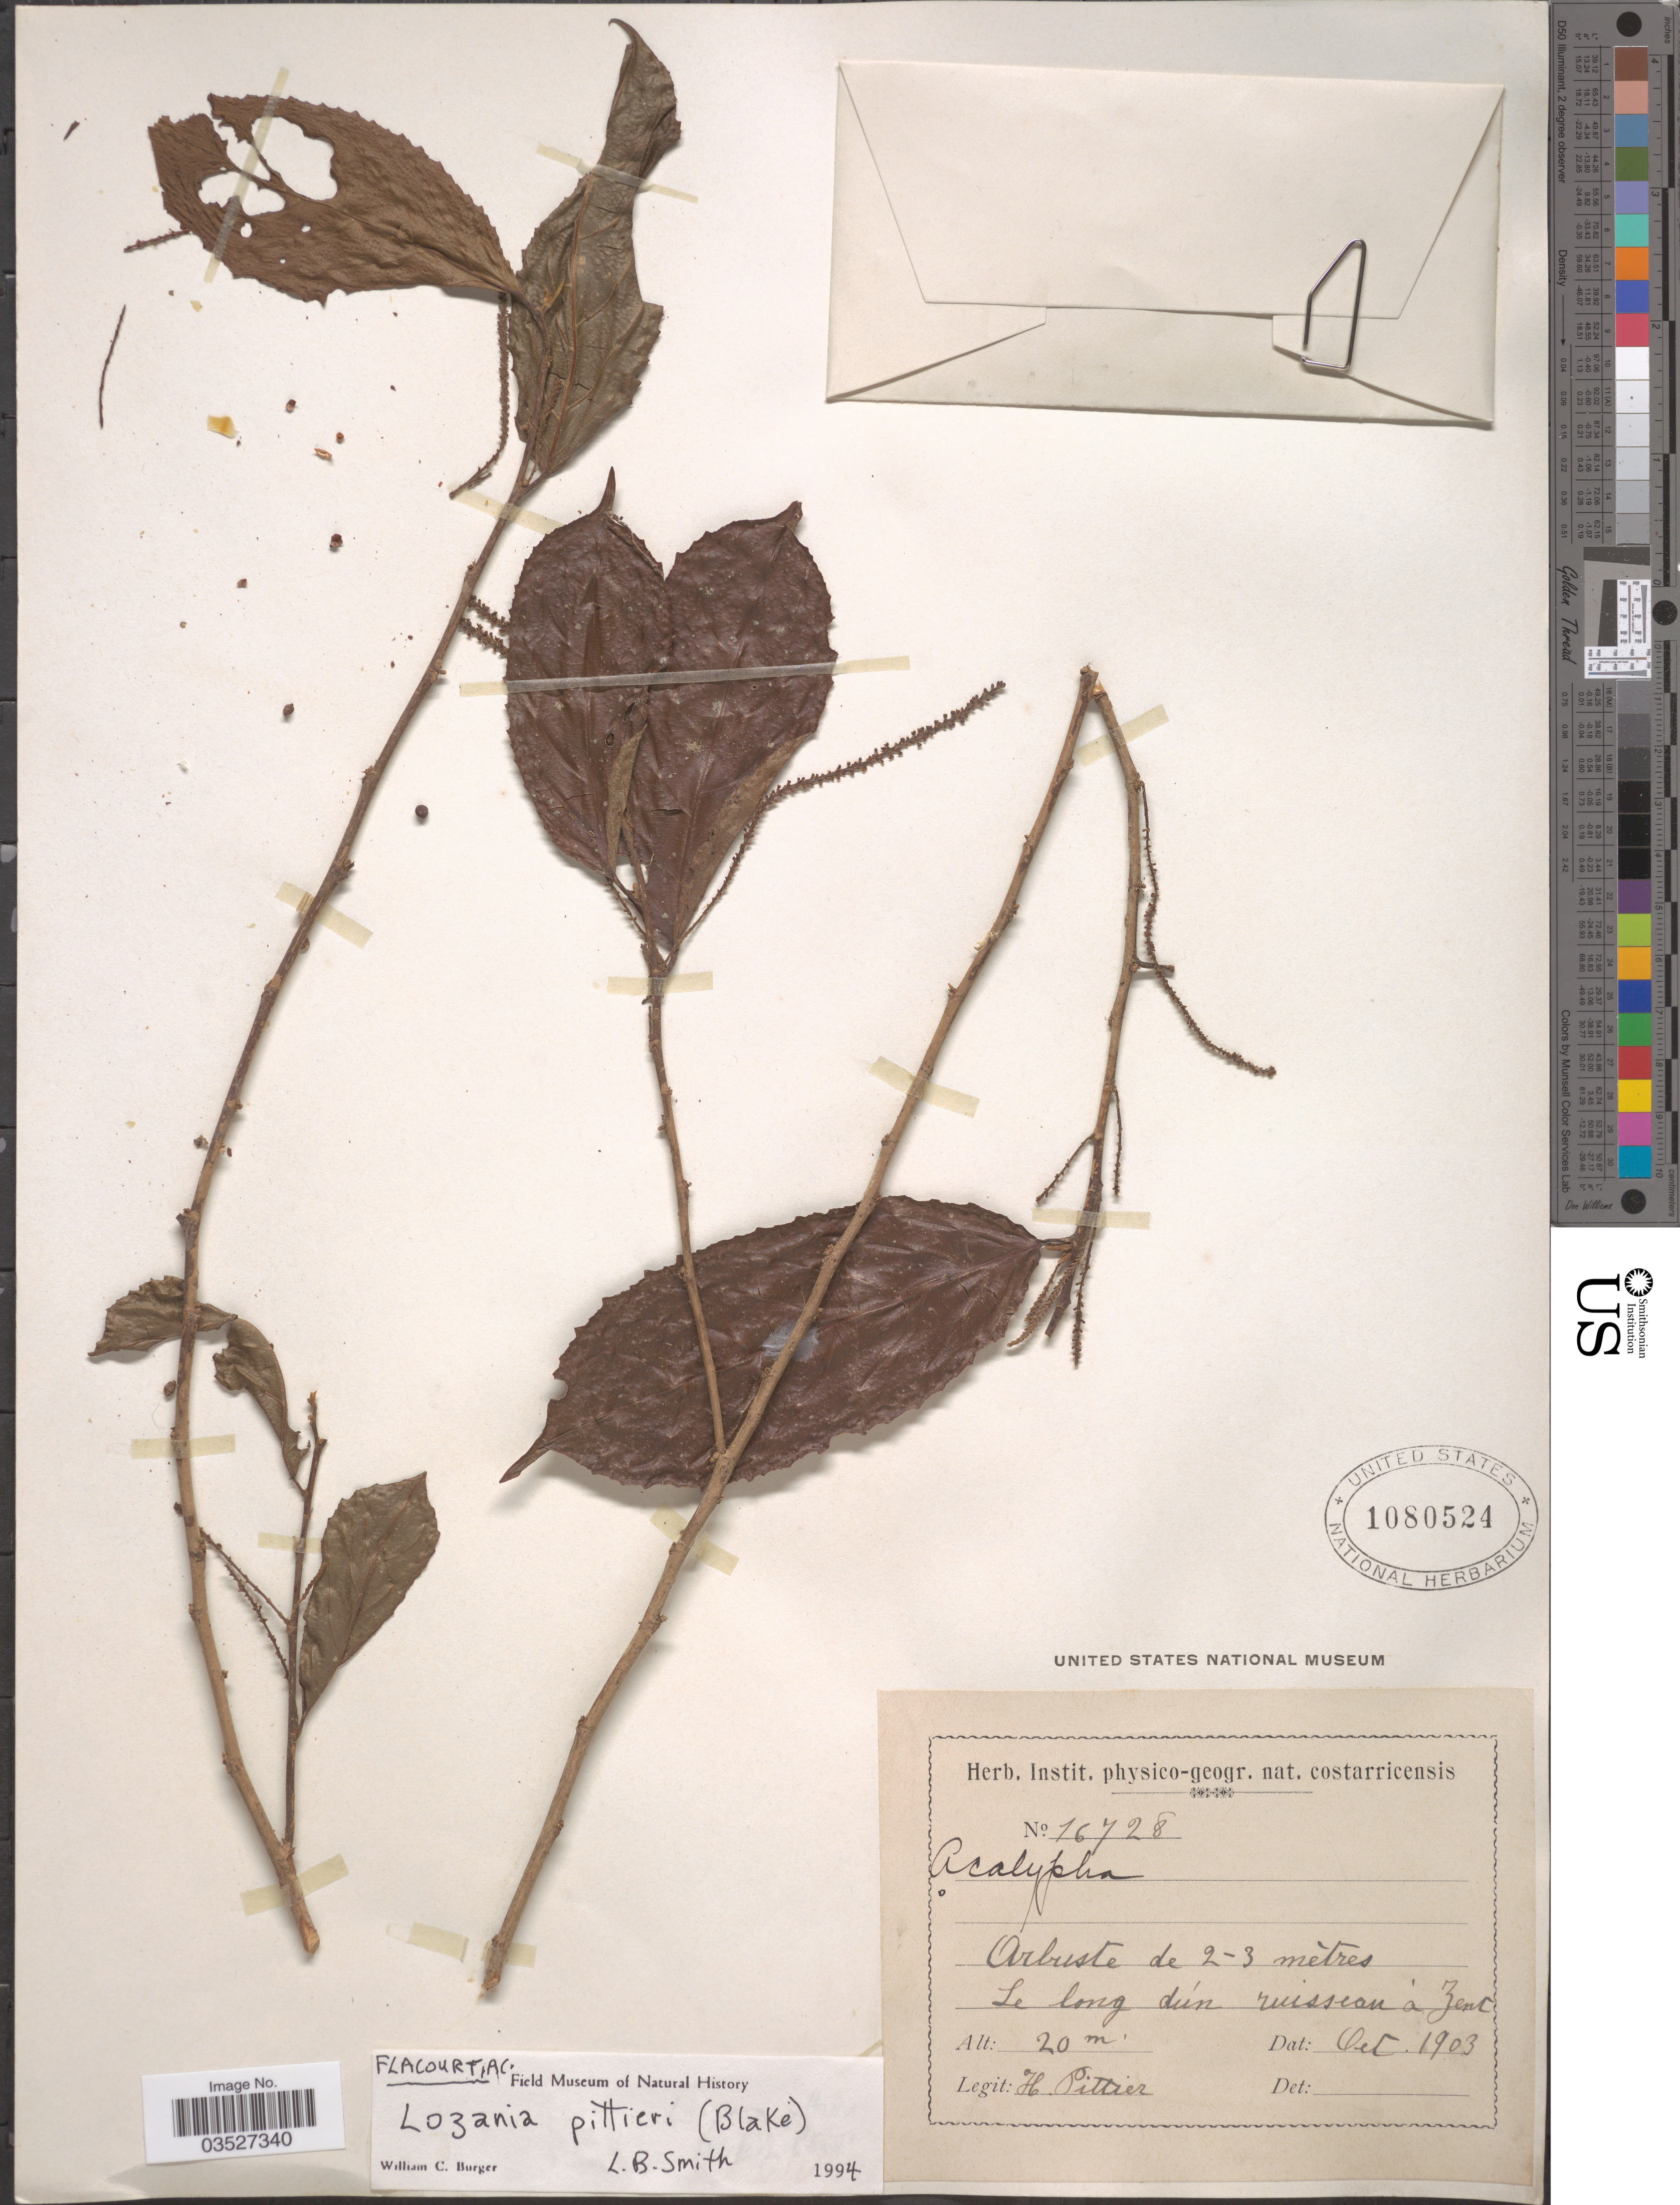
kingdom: Plantae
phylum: Tracheophyta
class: Magnoliopsida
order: Malpighiales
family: Lacistemataceae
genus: Lozania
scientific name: Lozania pittieri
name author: (Blake) L.B. Sm.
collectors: H. F. Pittier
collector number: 16728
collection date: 1903-10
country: Costa Rica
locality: Le long dún ruisseau á Zent.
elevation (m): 20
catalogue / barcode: US 1080524